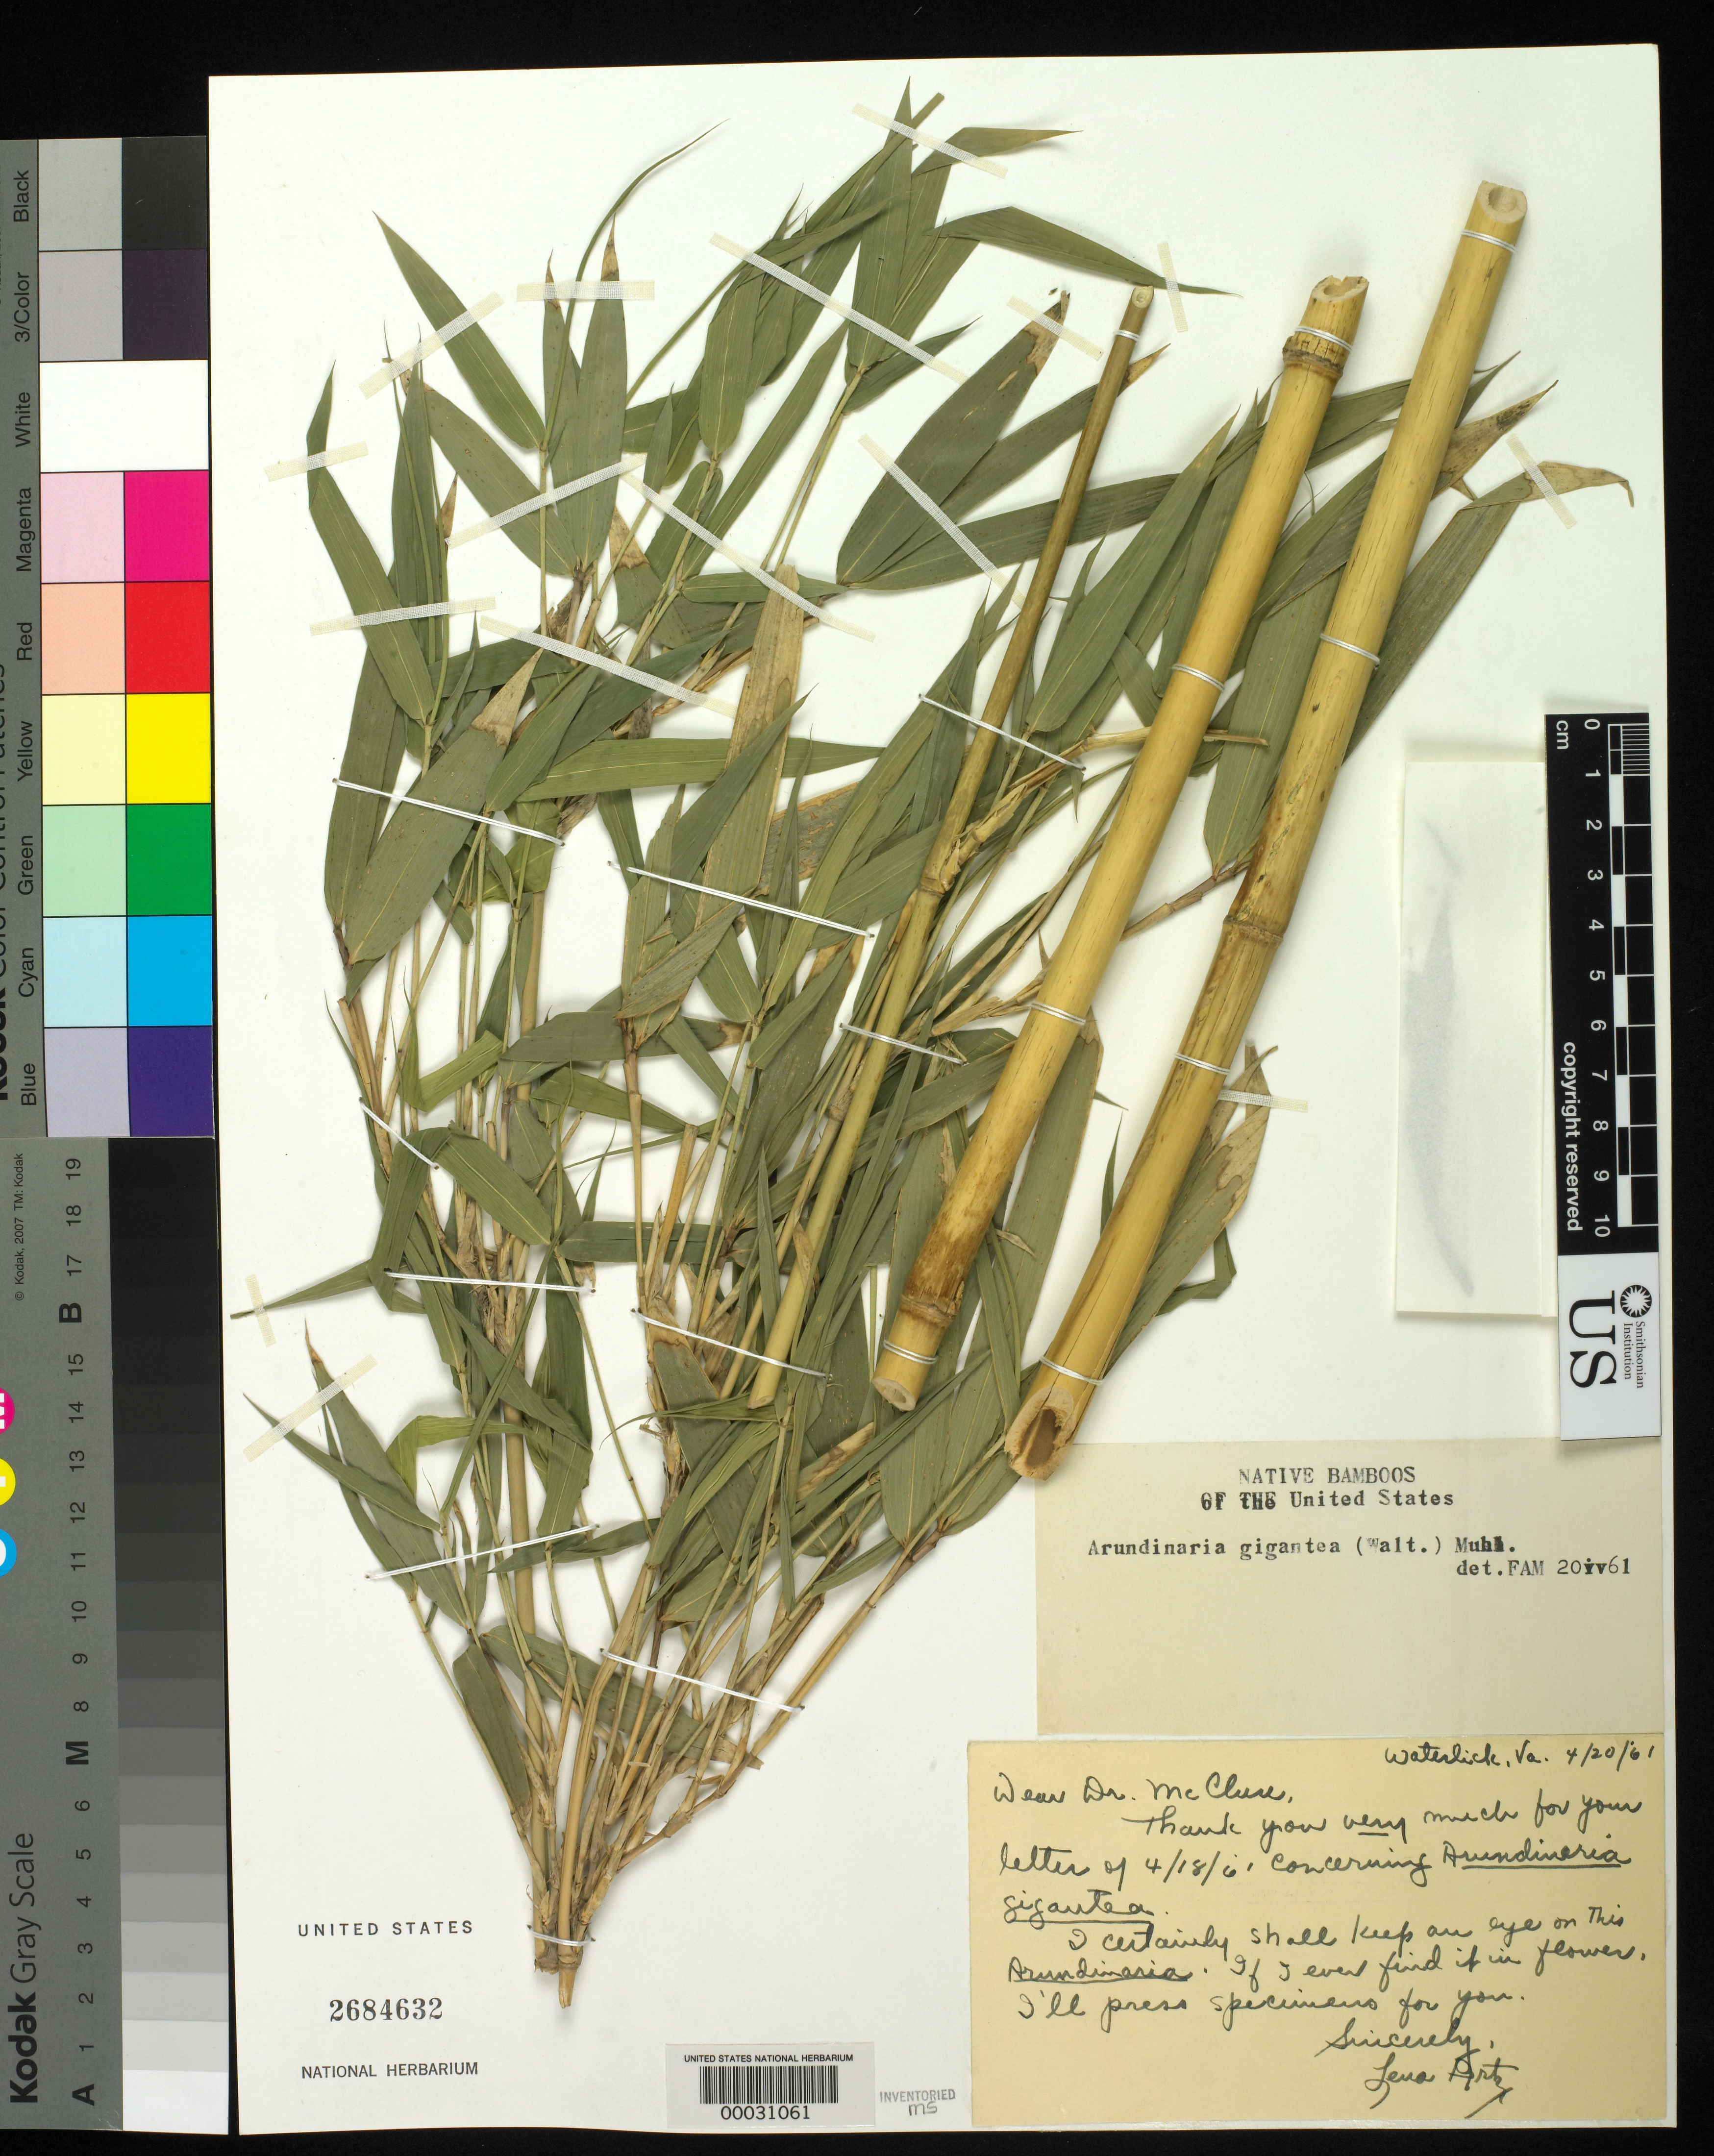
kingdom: Plantae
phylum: Tracheophyta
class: Liliopsida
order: Poales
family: Poaceae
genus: Arundinaria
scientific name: Arundinaria gigantea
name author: (Walter) Muhl.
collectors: L. Artz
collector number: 1281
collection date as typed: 20 Apr 1961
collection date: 1961-04-20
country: United States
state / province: Virginia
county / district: Shenandoah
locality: Rt. Bank of Cedar Creek, at base of limestone hill near N. western end of Massanutten Mt. Oxbow bend.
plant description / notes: This specimen is a duplicate of Artz 1281, collected 1961-04-15. In the case of this US specimen, its label is the letter that Lena sent from her home in Waterlick (1961-04-20) to Dr. McClure at US. Artz 1281 was collected “Rt. Bank of Cedar Creek, at base of limestone hill near N. western end of Massanutten Mt. Oxbow bend”. Data from the collection notebooks of Lena Artz. [George Mason University, Ted R. Bradley Herbarium]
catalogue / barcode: US 2684632